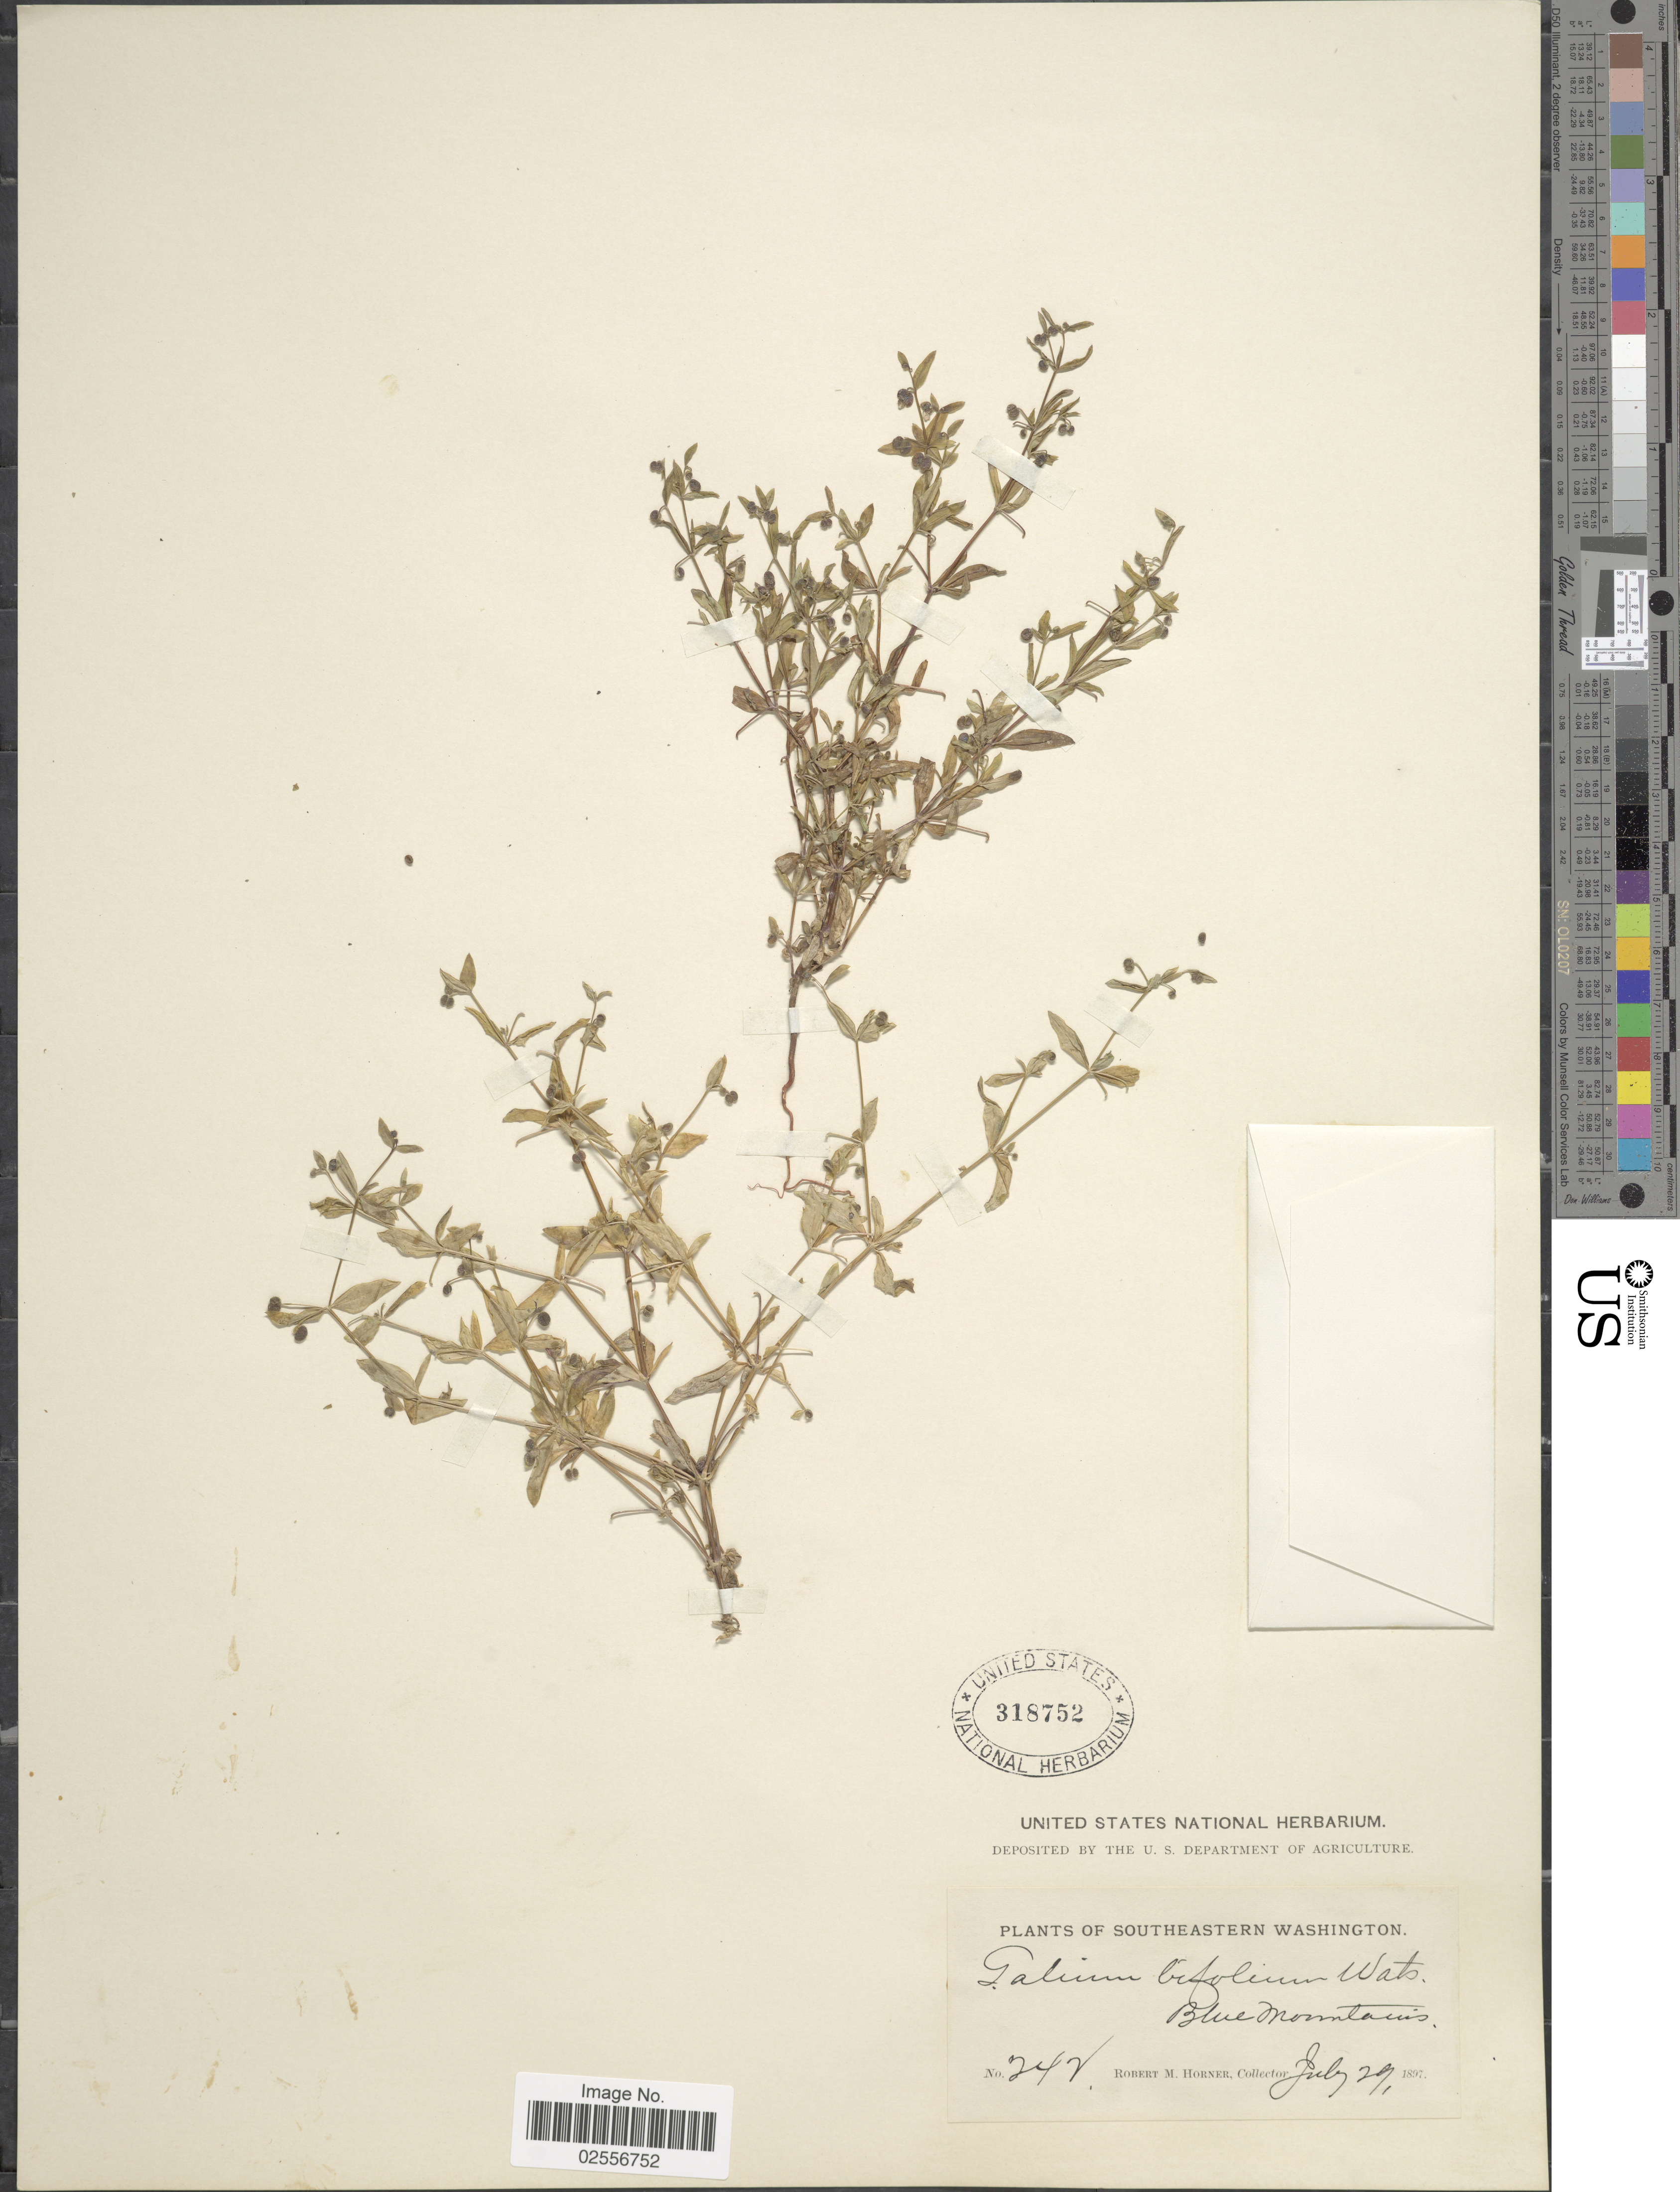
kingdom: Plantae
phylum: Tracheophyta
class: Magnoliopsida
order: Gentianales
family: Rubiaceae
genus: Galium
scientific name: Galium bifolium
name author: S. Watson in C. King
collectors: R. Horner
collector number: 242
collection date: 1897-07-29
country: United States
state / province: Washington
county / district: Clallam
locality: Southeastern Washington. Blue Mountains.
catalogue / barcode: US 318752